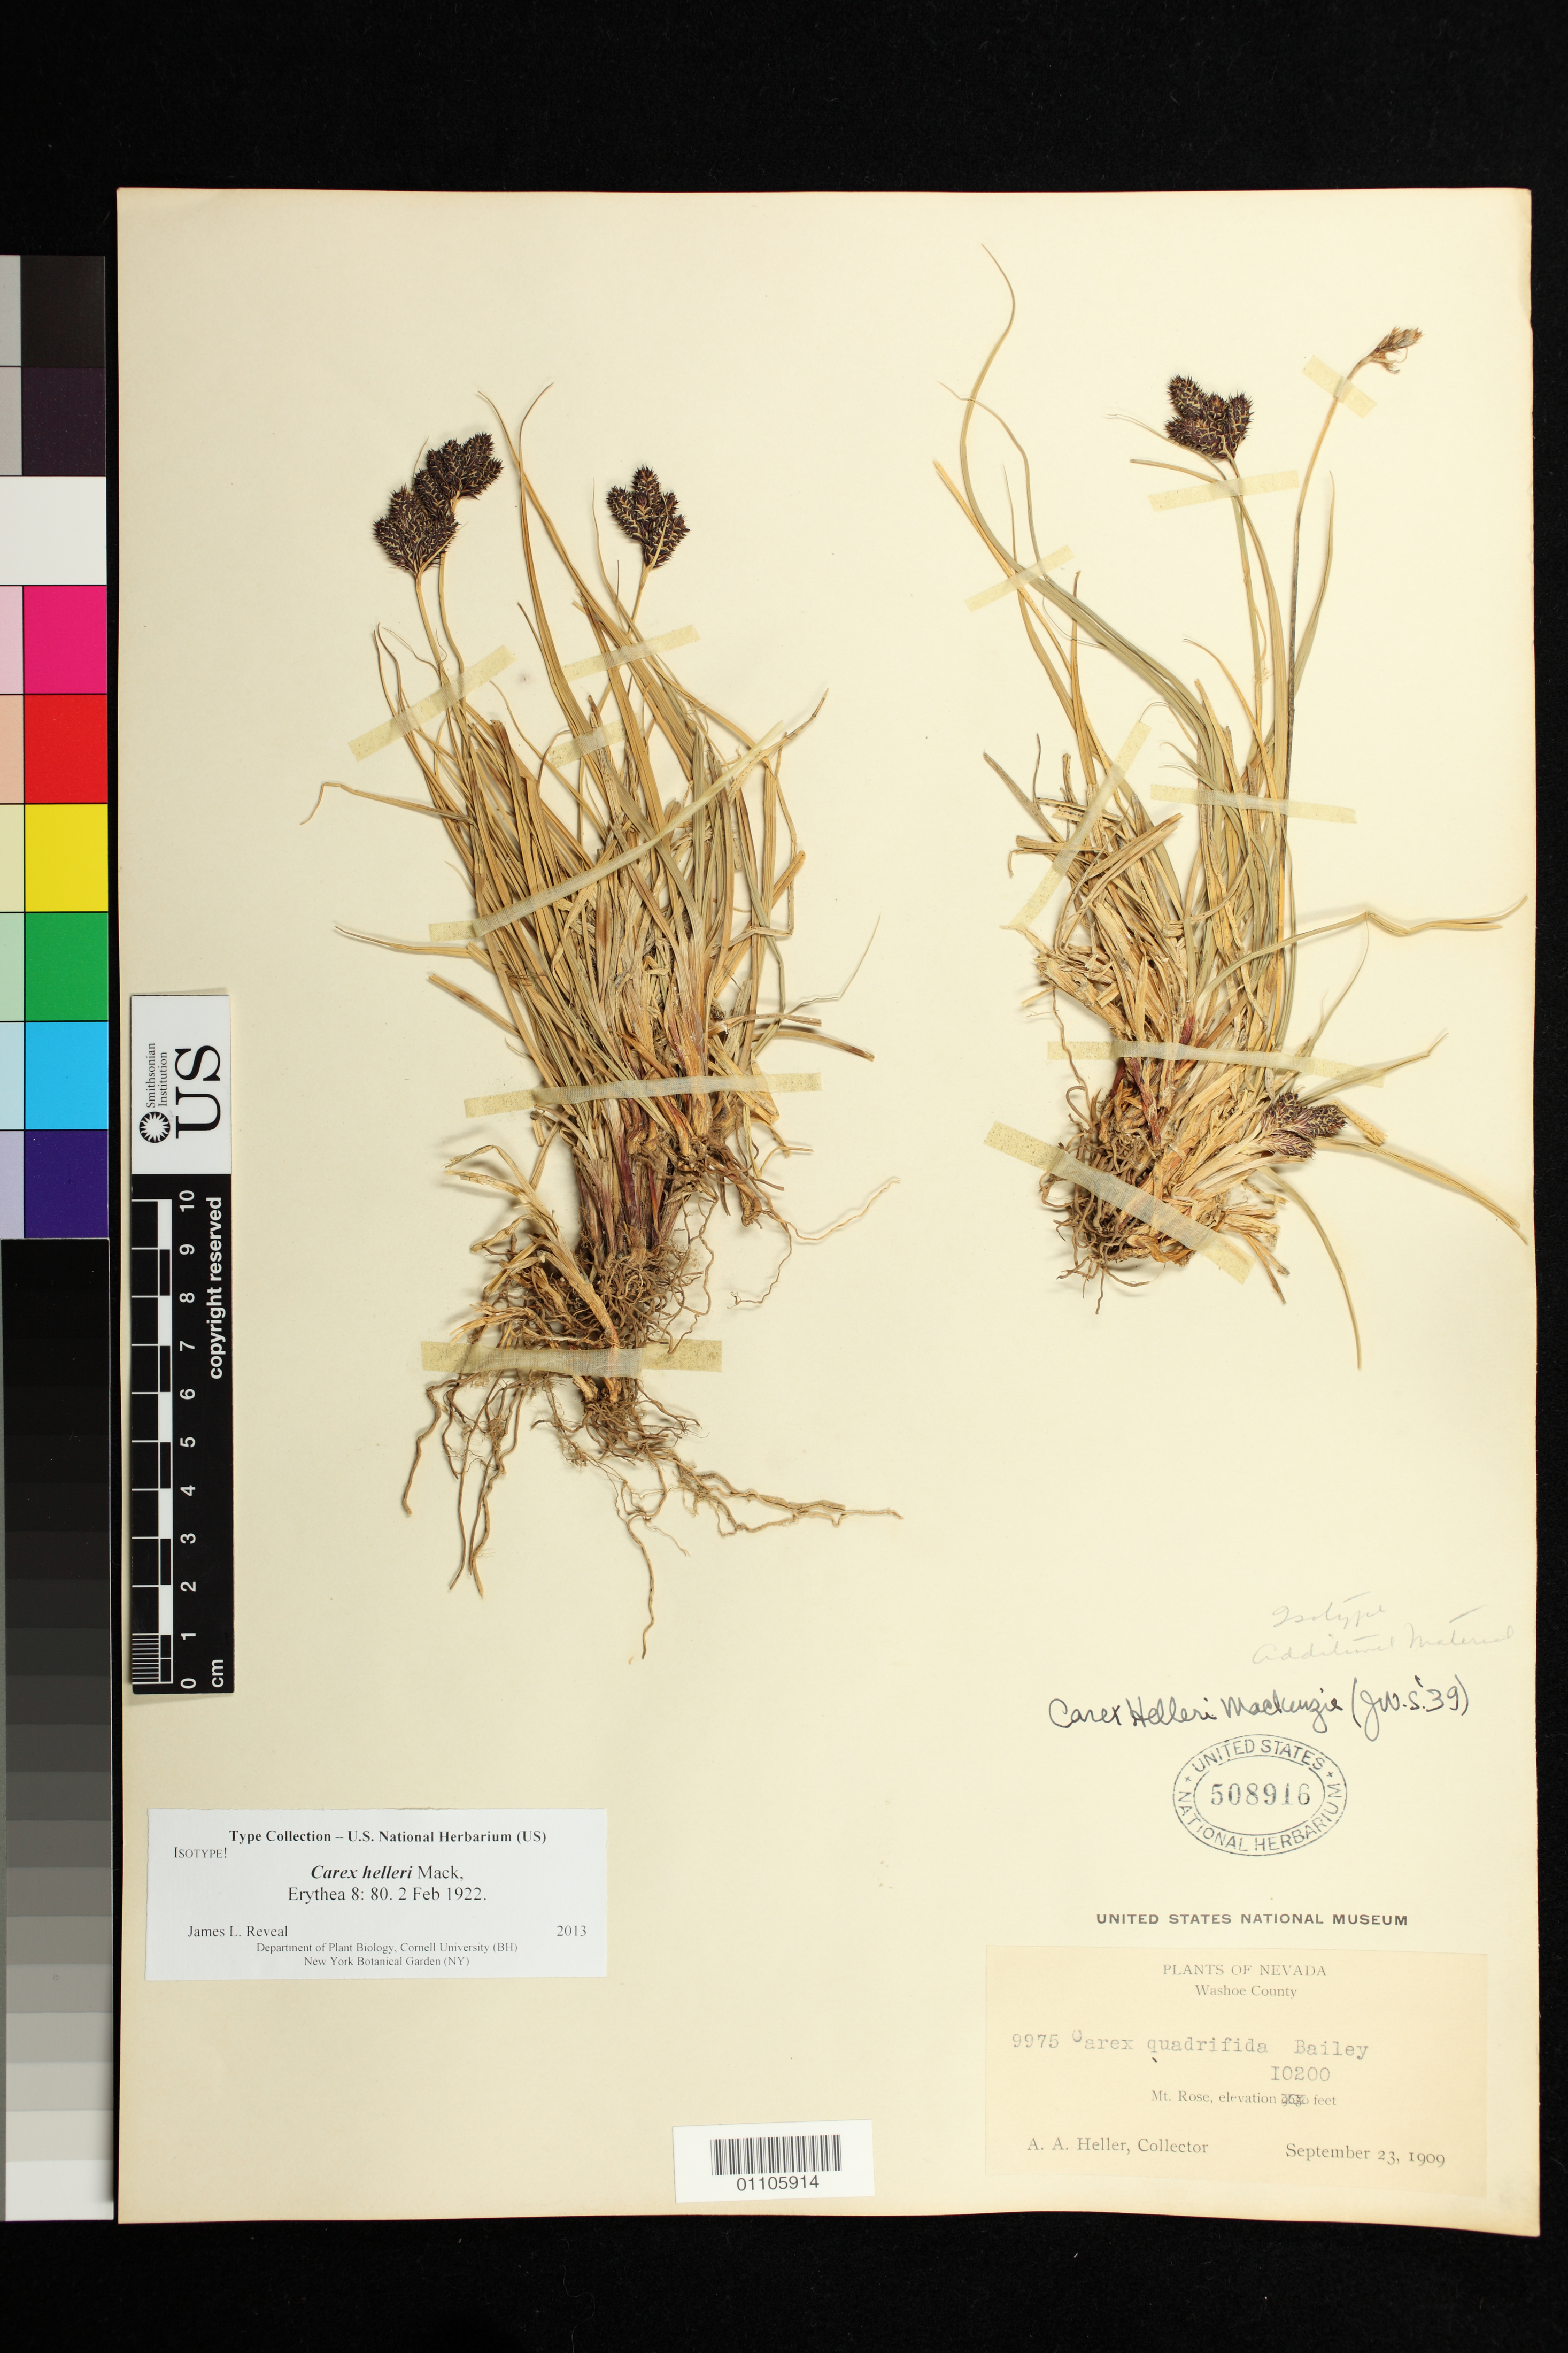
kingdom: Plantae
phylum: Tracheophyta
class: Liliopsida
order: Poales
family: Cyperaceae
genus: Carex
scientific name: Carex helleri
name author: Mack.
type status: Type Collection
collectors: A. A. Heller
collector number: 9975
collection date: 1909-09-23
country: United States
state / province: Nevada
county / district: Washoe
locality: Mt. Rose.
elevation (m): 3109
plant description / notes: Annotated by J.L. Reveal (2013) as "isotype" but type status uncertain; protologue does not cite collection date and US has 2 sheets of Heller 9975 with different collection dates. Presumed holotype (NY) is dated 23 Sept. 1909.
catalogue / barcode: US 508916